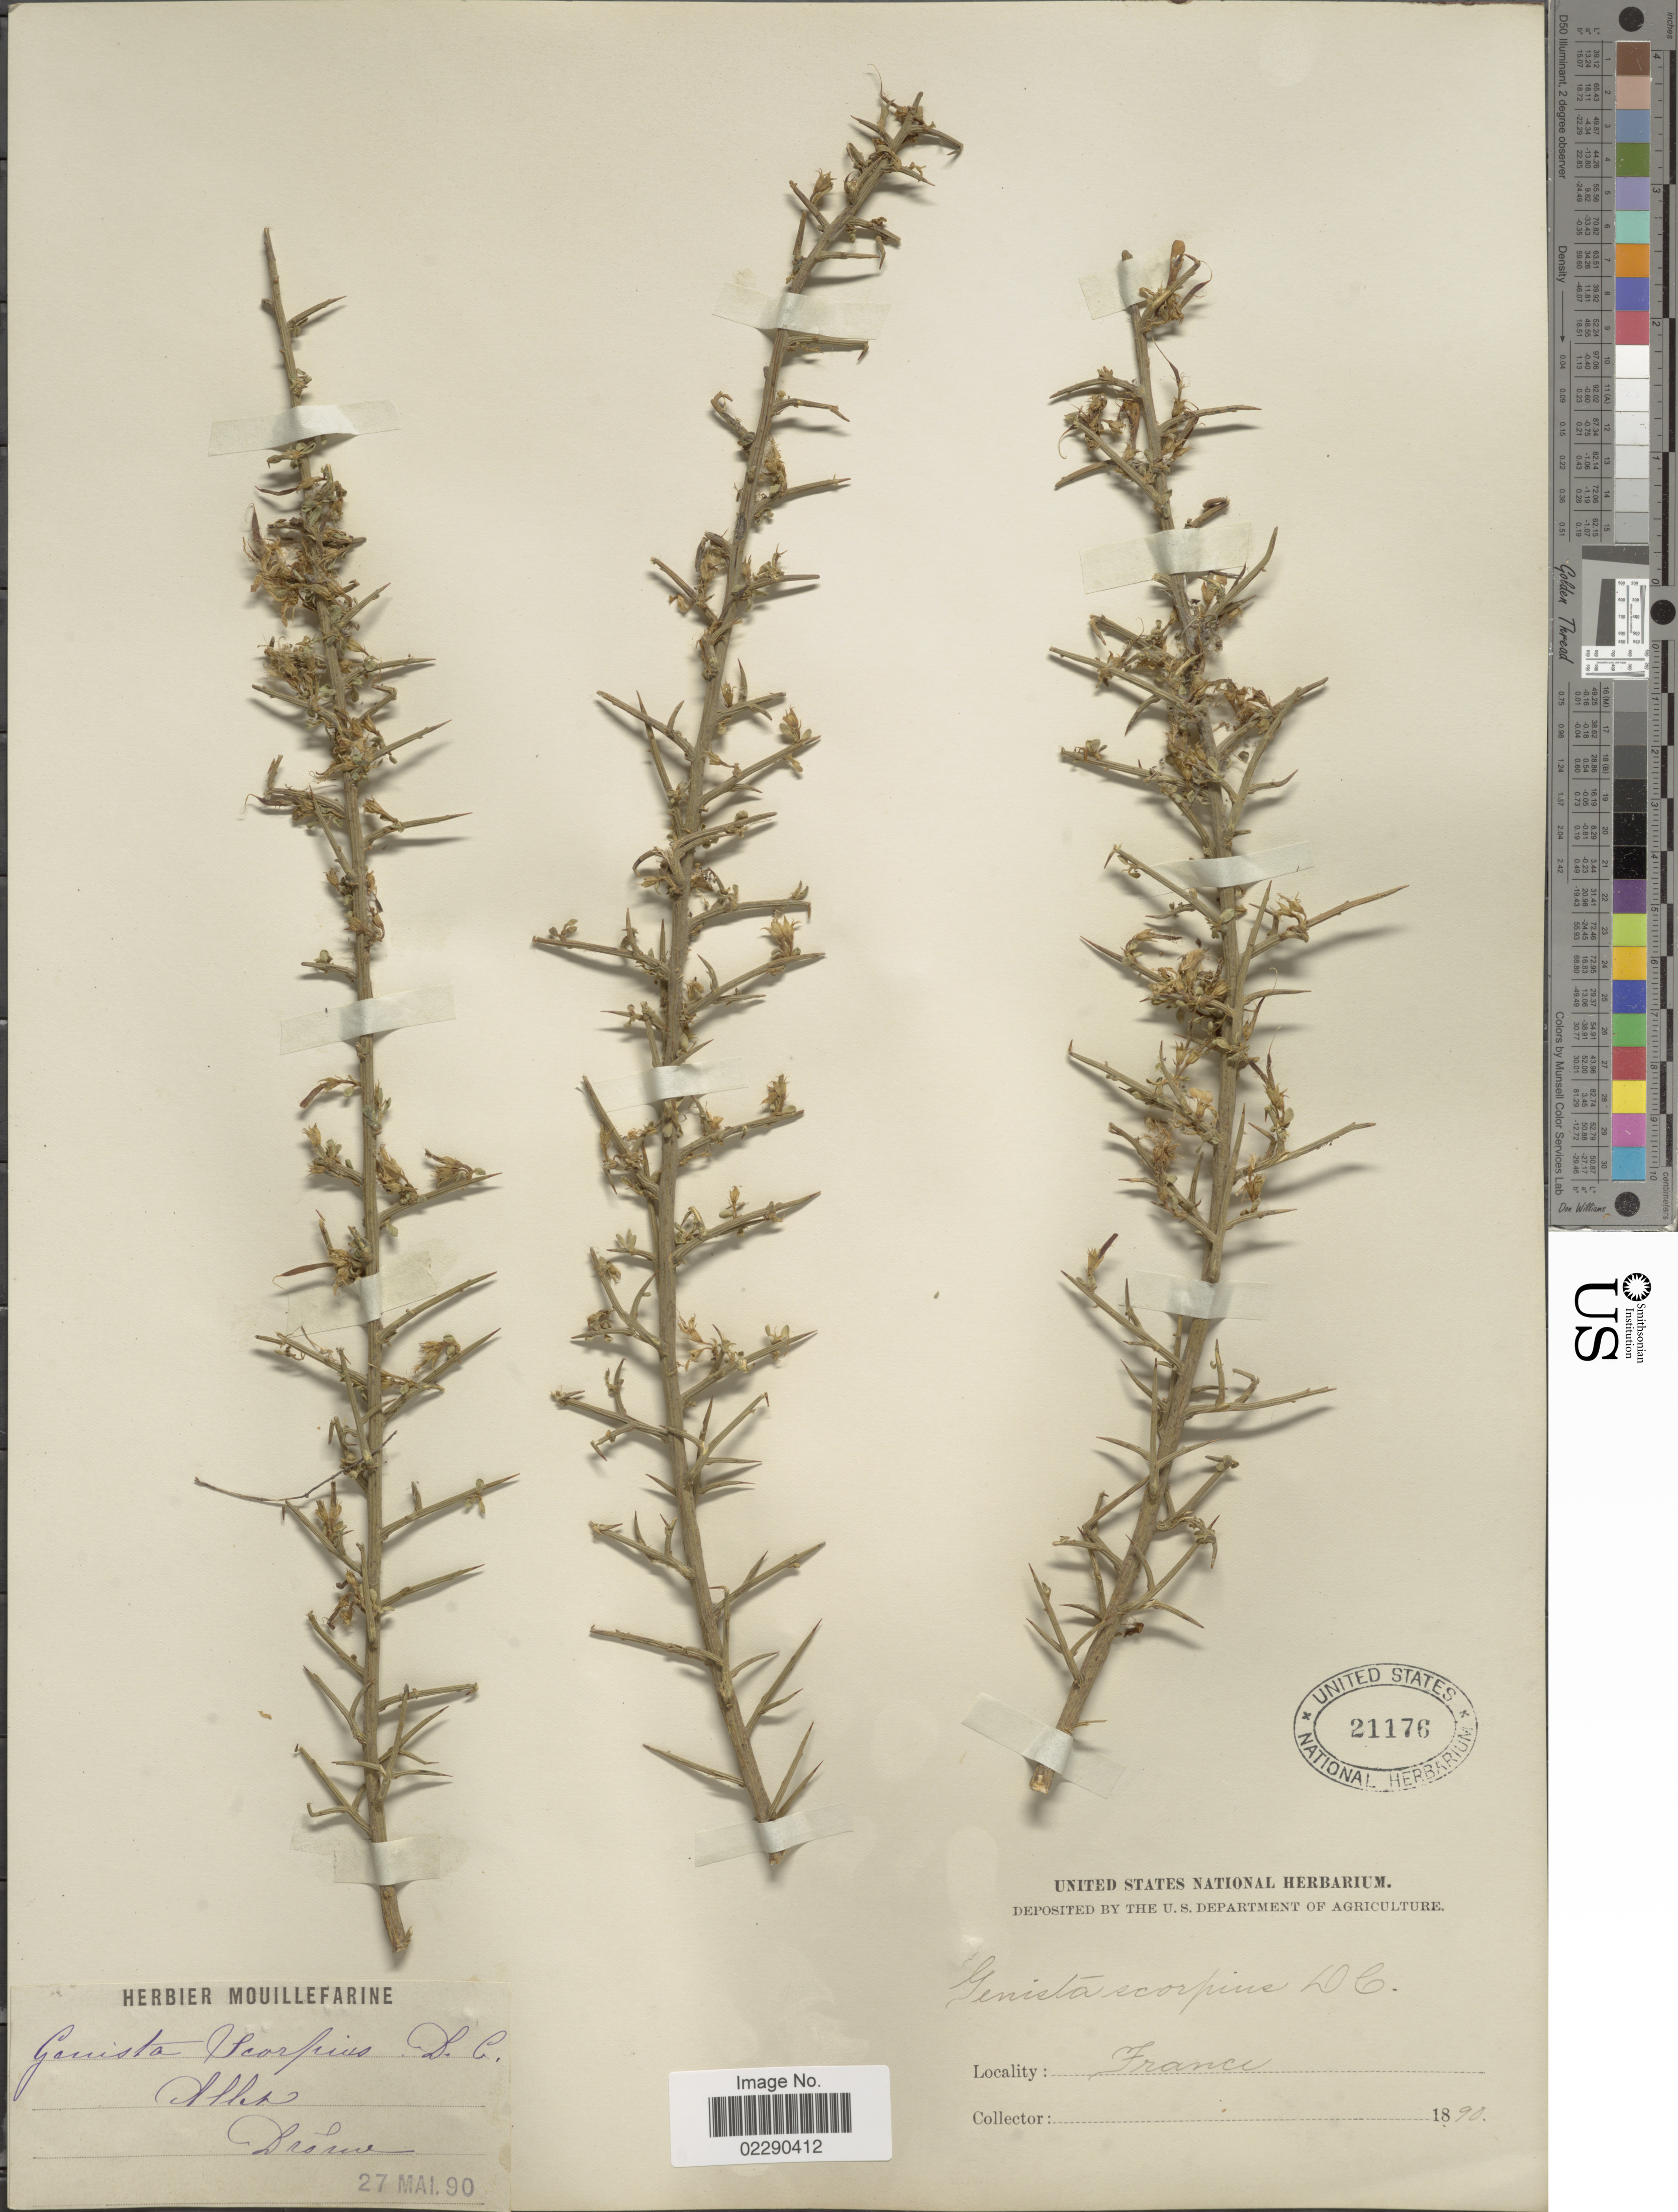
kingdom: Plantae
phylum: Tracheophyta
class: Magnoliopsida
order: Fabales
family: Fabaceae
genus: Genista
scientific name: Genista scorpius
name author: (L.) DC.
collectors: ex herb. Mouillefarine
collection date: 1890-05-27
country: France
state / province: Auvergne-Rhône-Alpes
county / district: Drôme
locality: Drome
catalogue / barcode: US 21176